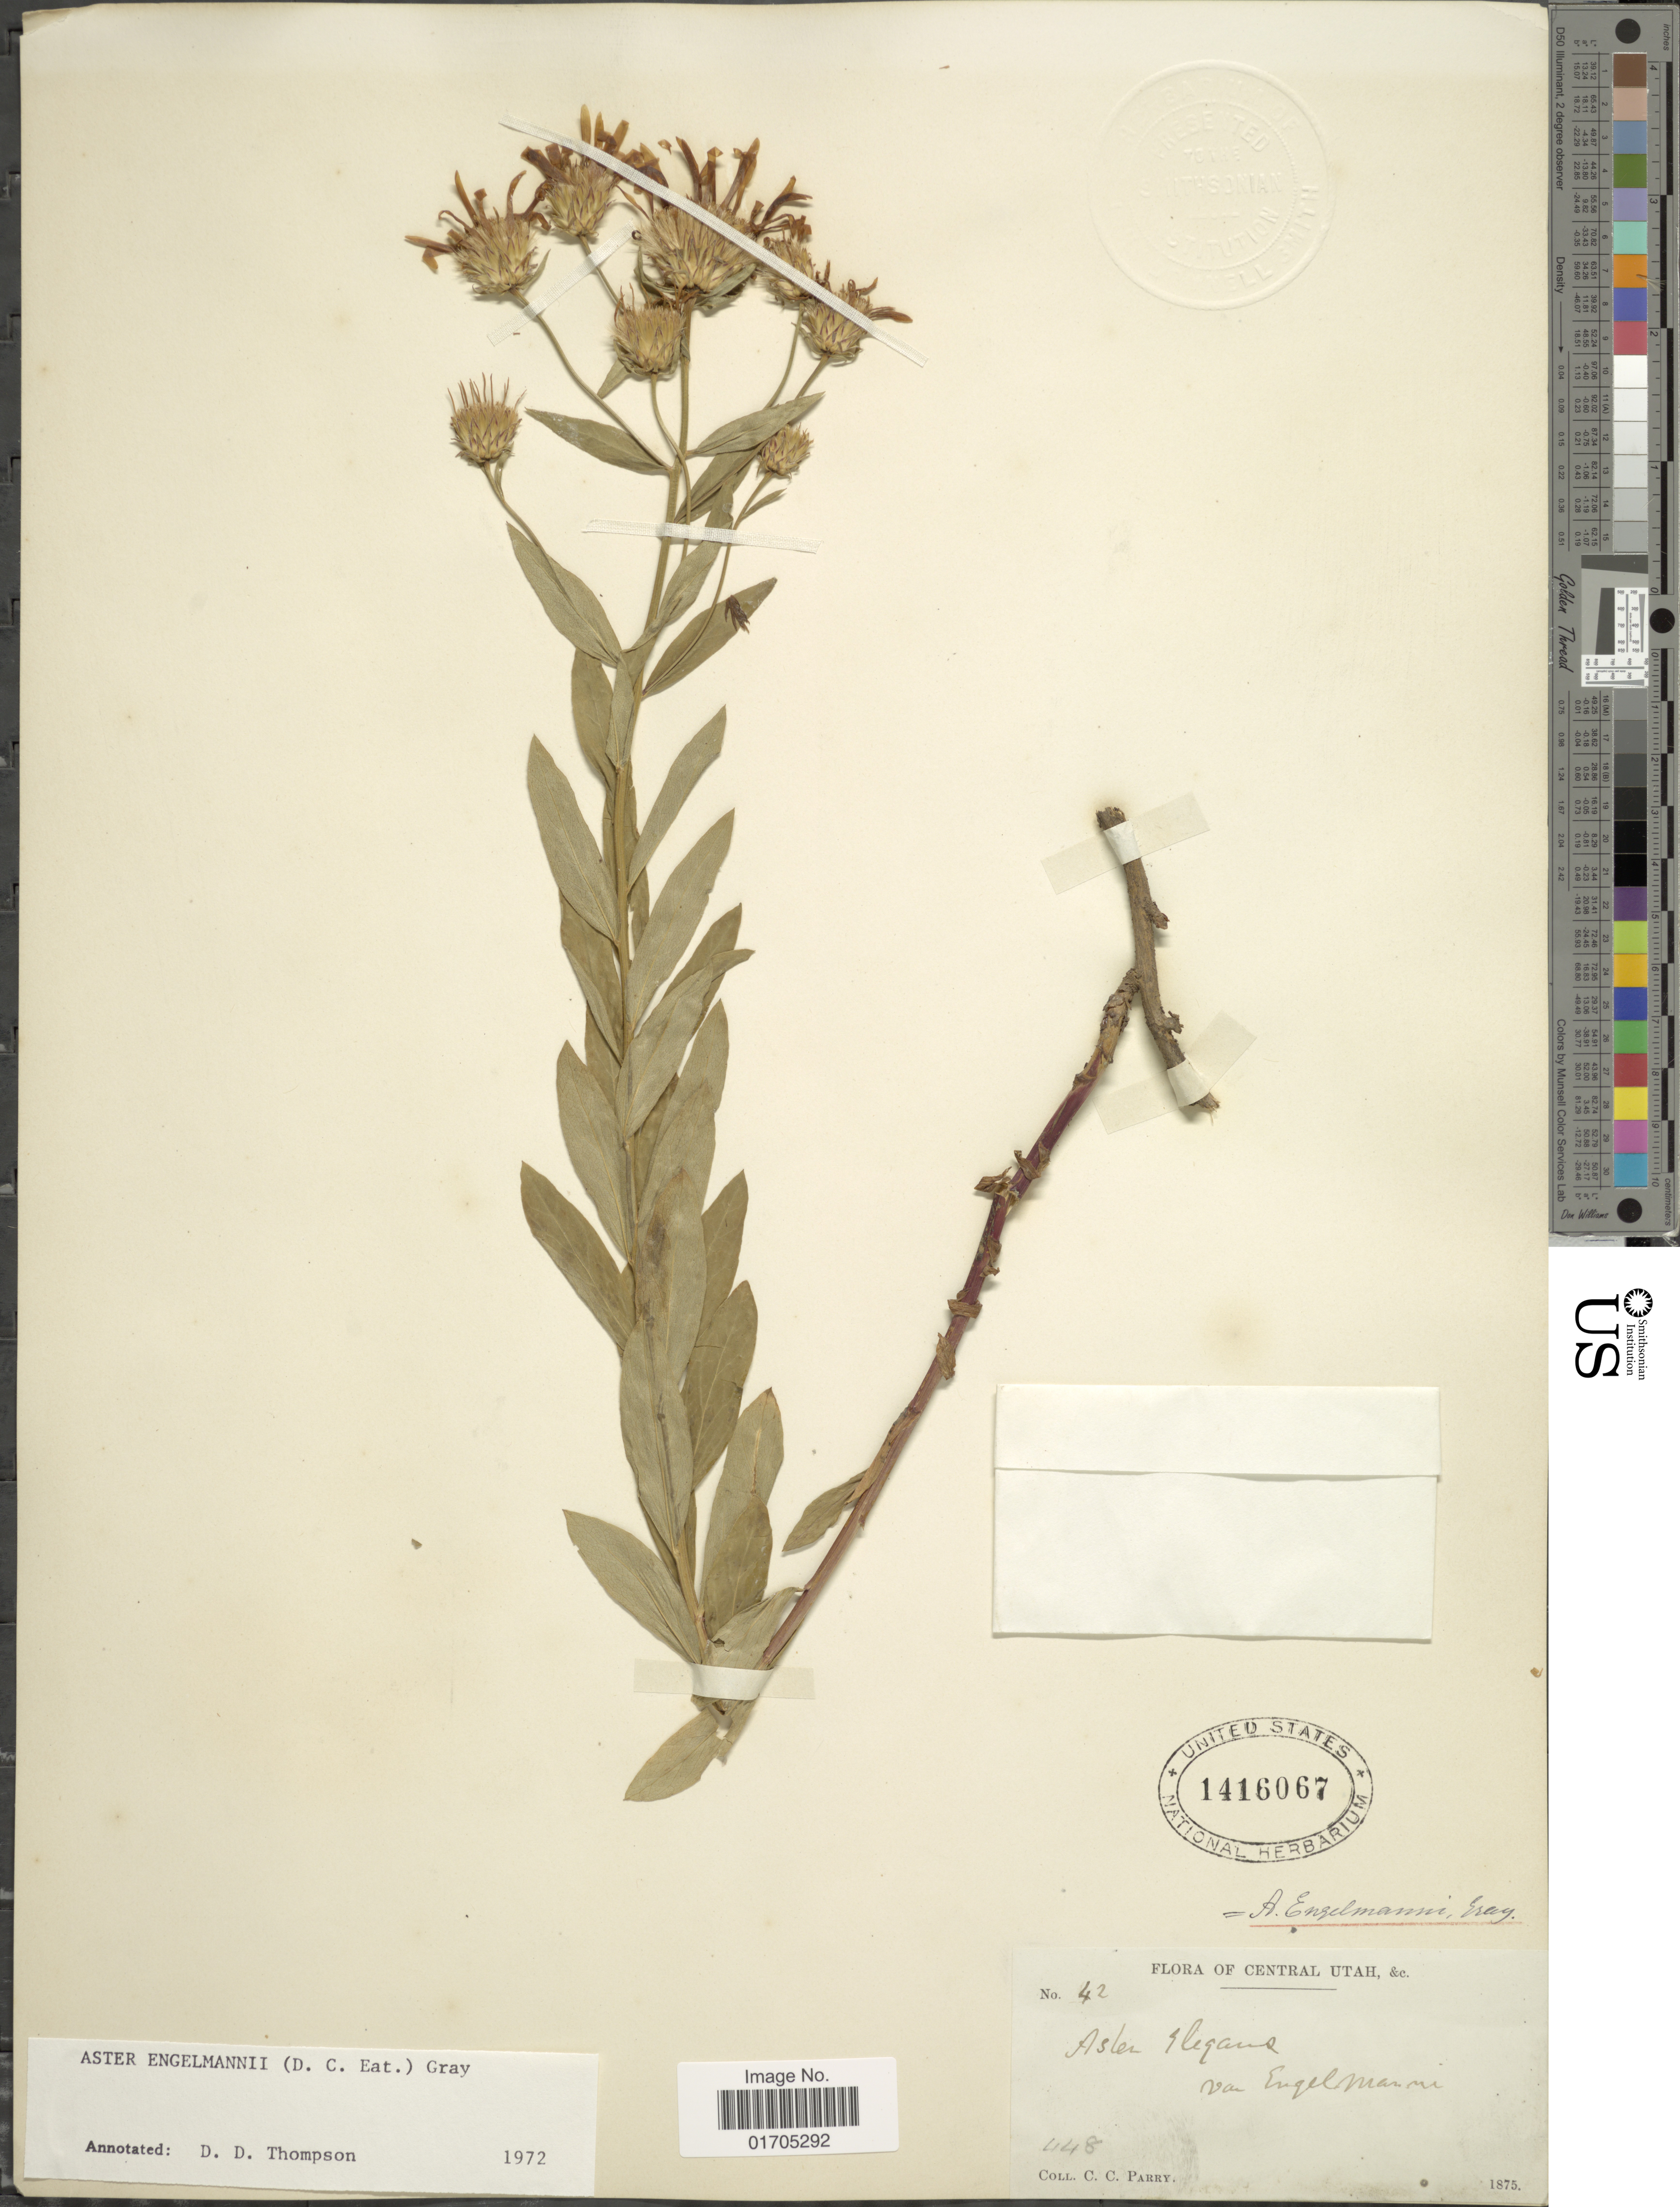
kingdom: Plantae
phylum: Tracheophyta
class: Magnoliopsida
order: Asterales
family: Asteraceae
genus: Eucephalus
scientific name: Eucephalus engelmannii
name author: (D.C. Eaton) Greene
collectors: C. C. Parry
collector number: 42/448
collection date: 1875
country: United States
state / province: Utah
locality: Central Utah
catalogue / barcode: US 1416067